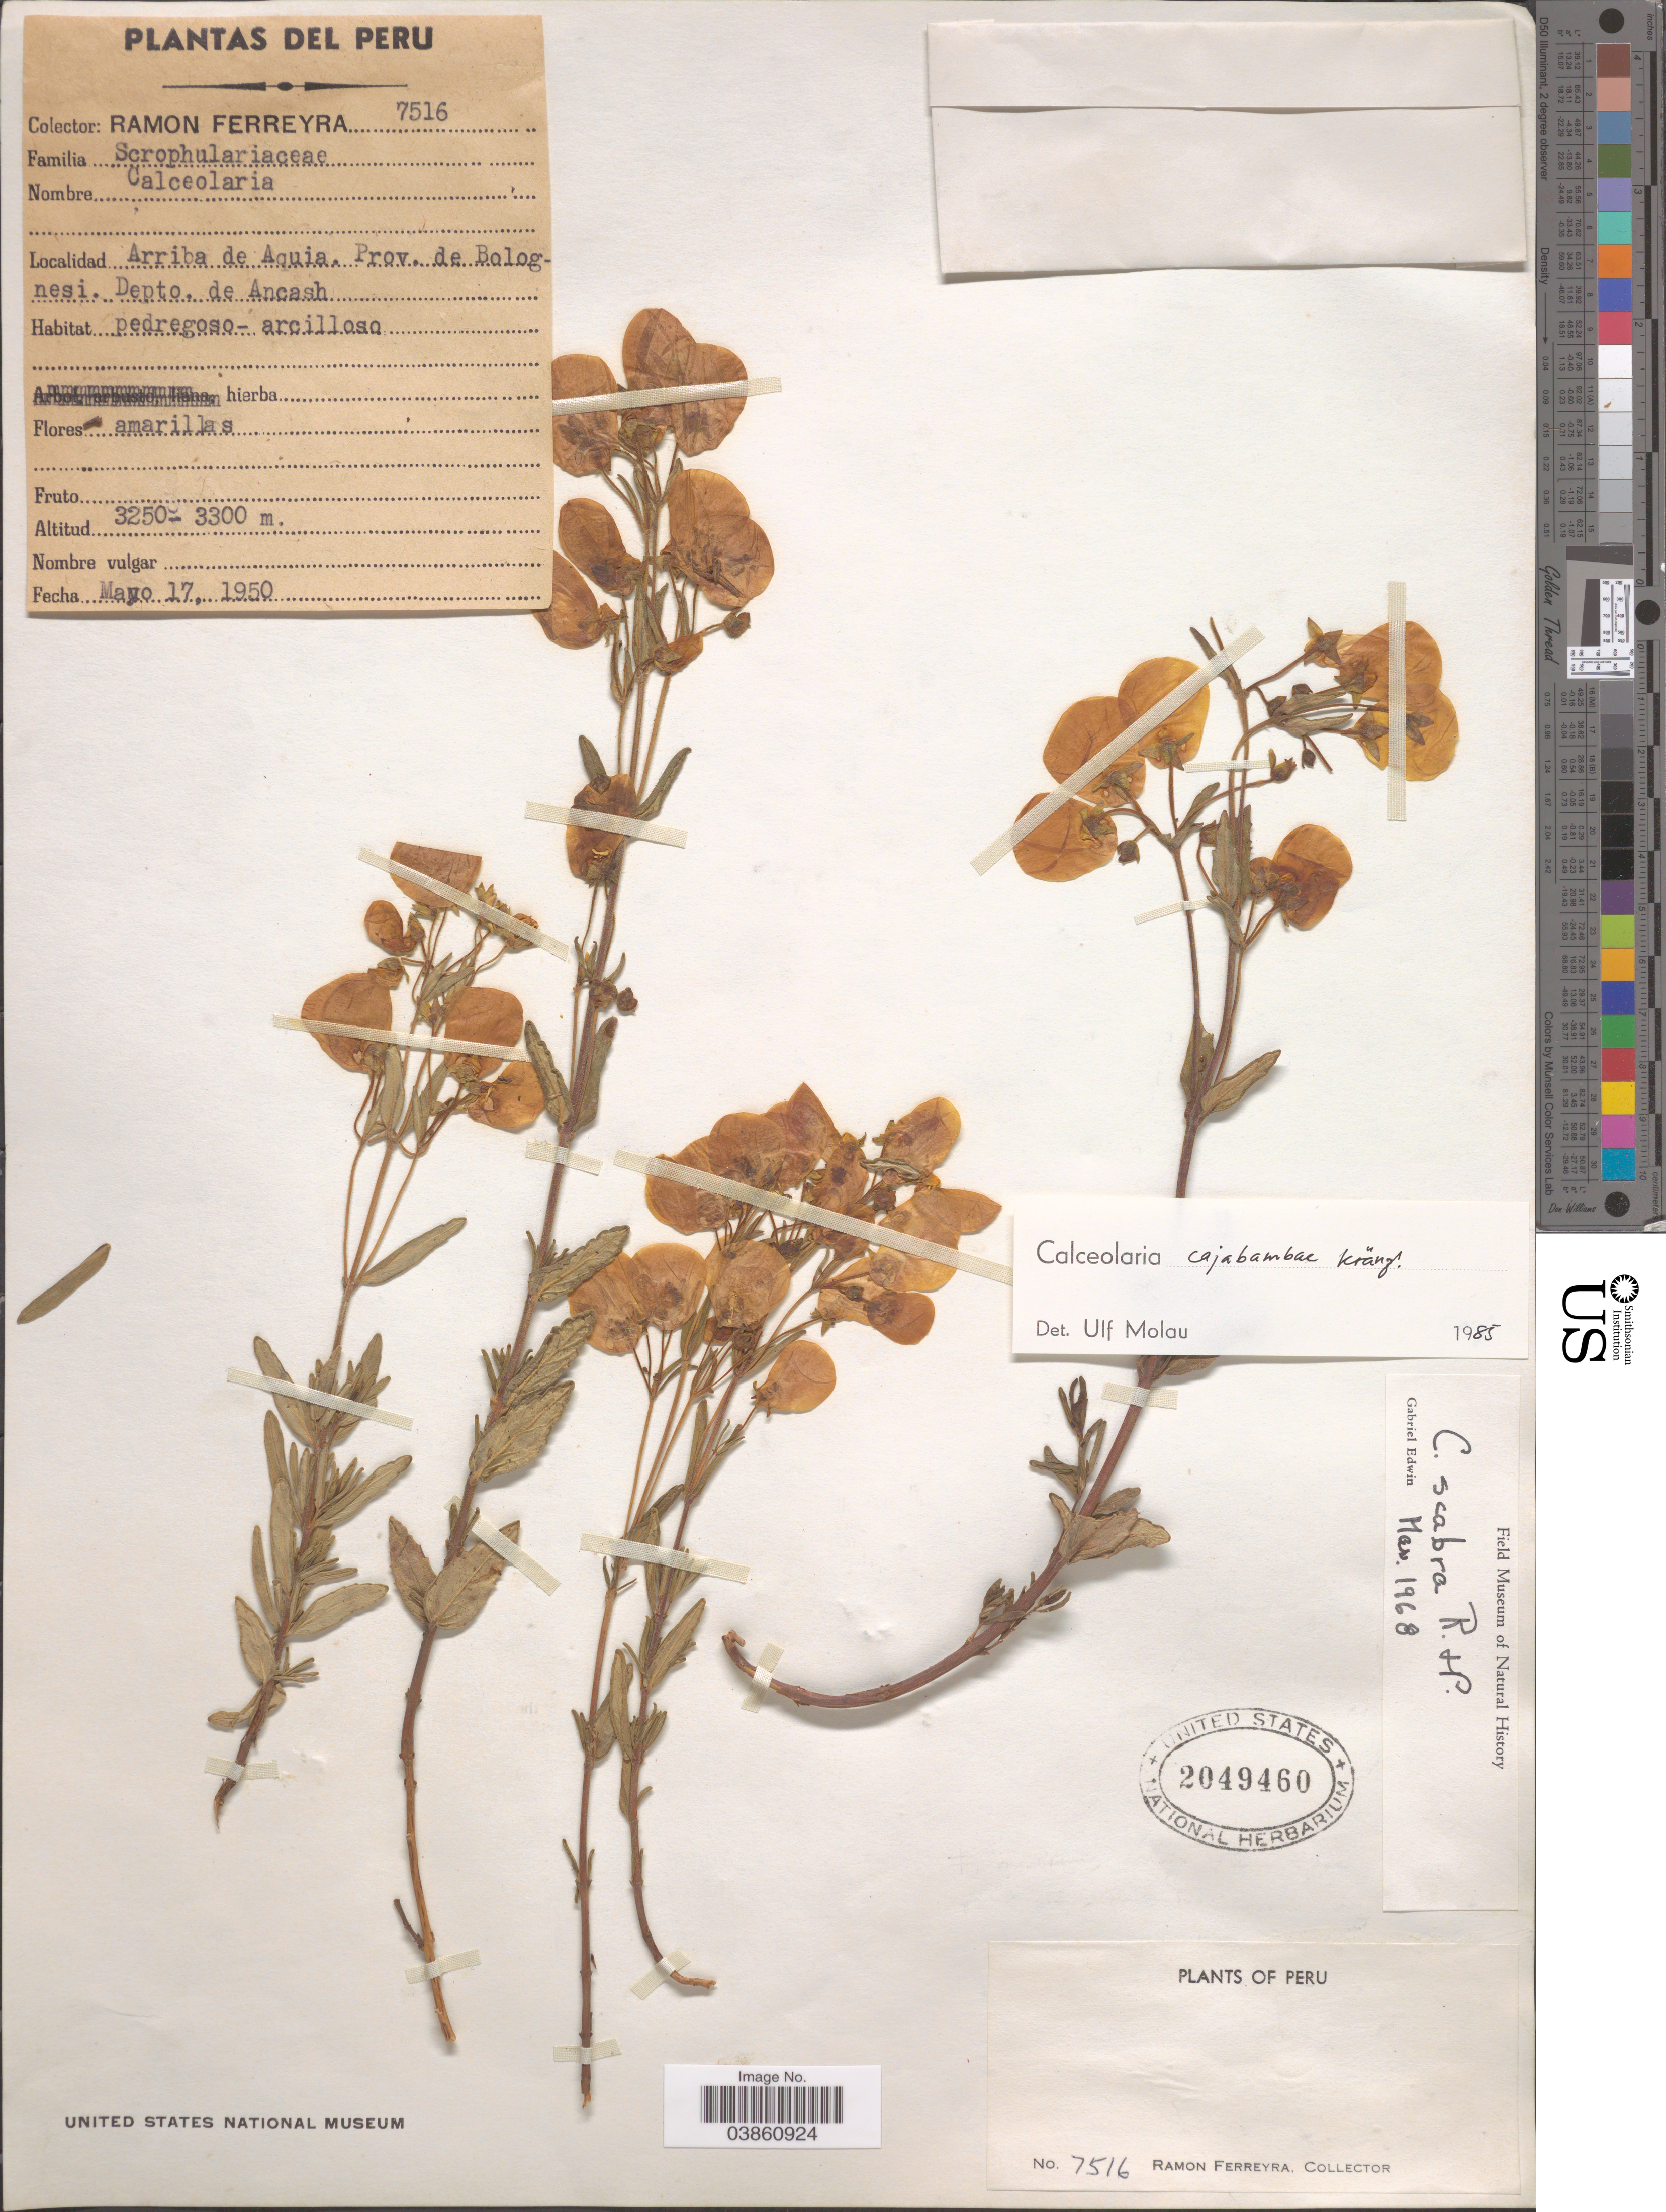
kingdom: Plantae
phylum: Tracheophyta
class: Magnoliopsida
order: Lamiales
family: Calceolariaceae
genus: Calceolaria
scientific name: Calceolaria cajabambae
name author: Kraenzl.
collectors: R. A. Ferreyra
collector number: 7516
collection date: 1950-05-17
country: Peru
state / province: Ancash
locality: Arriba de Aquia. Prov. de Bolognesi. Depto. de Ancash.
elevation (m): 3250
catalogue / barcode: US 2049460